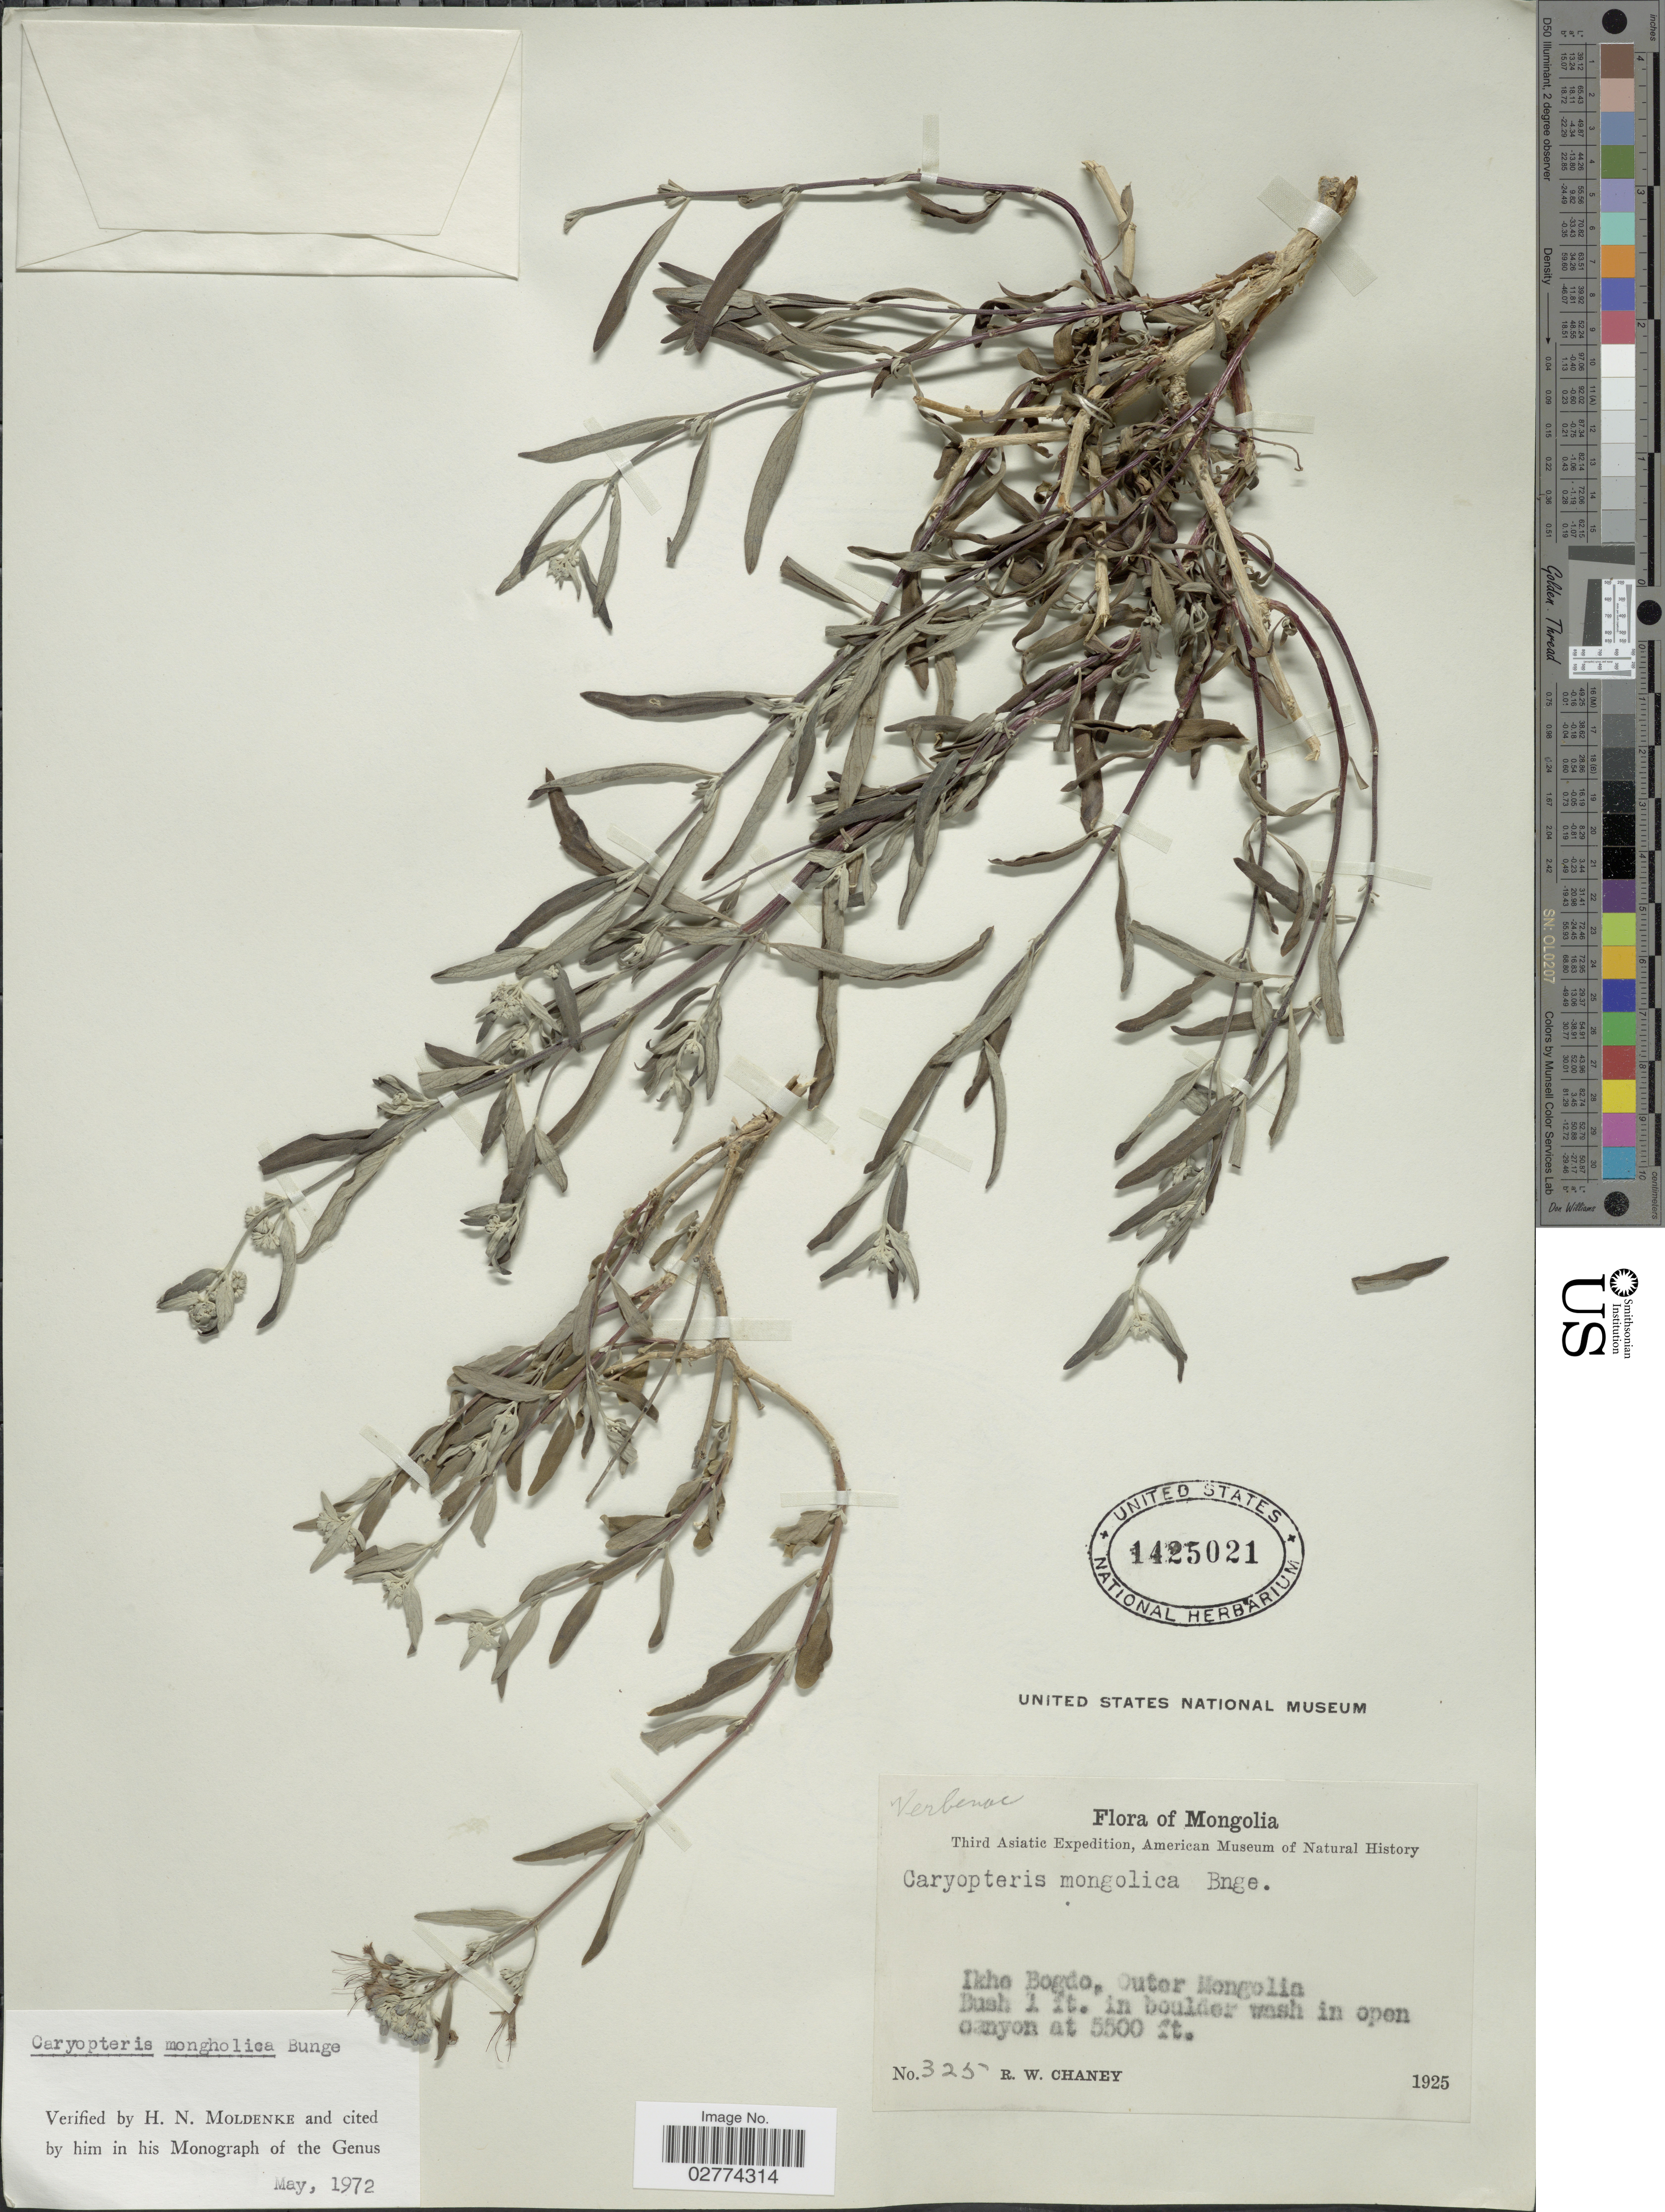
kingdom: Plantae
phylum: Tracheophyta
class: Magnoliopsida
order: Lamiales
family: Lamiaceae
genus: Caryopteris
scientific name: Caryopteris mongholica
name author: Bunge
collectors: R. Chaney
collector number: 325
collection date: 1925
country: Mongolia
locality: Ikhe Bogdo, Outer Mongolia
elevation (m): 1676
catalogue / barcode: US 1425021